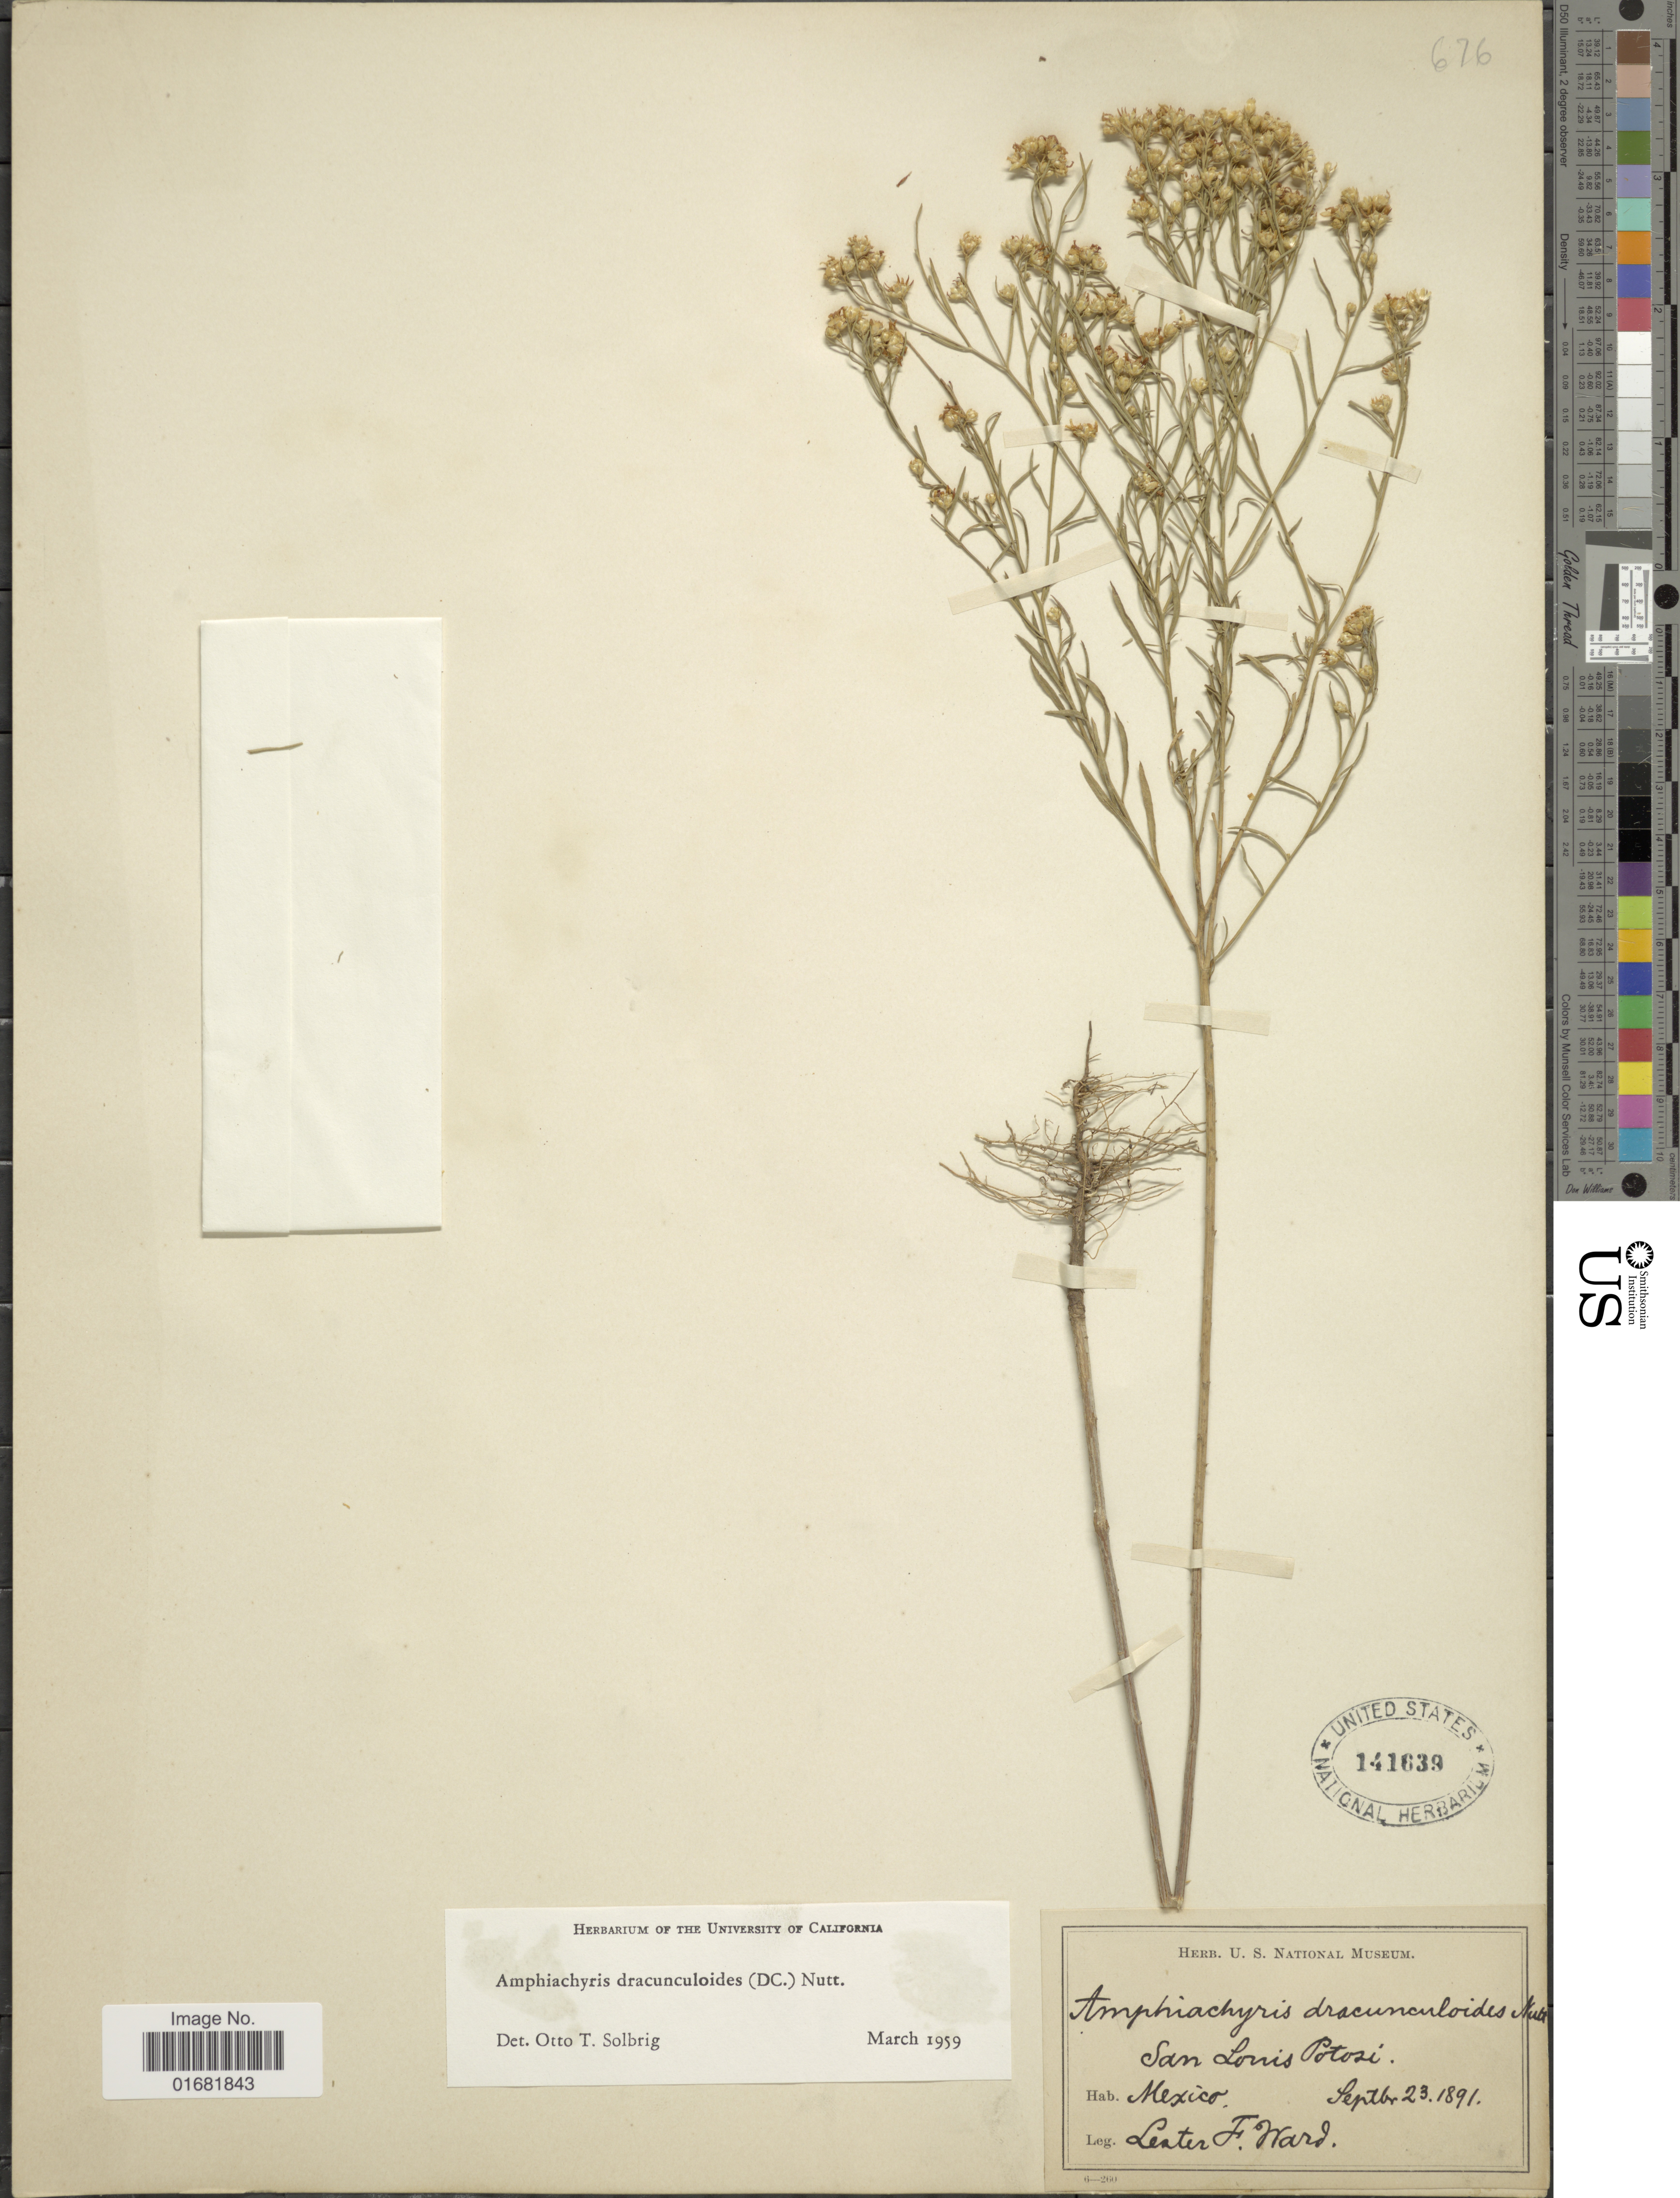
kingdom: Plantae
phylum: Tracheophyta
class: Magnoliopsida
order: Asterales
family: Asteraceae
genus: Amphiachyris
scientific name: Amphiachyris dracunculoides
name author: (DC.) Nutt.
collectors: L. F. Ward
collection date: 1891-09-23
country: Mexico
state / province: San Luis Potosí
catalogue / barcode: US 141639